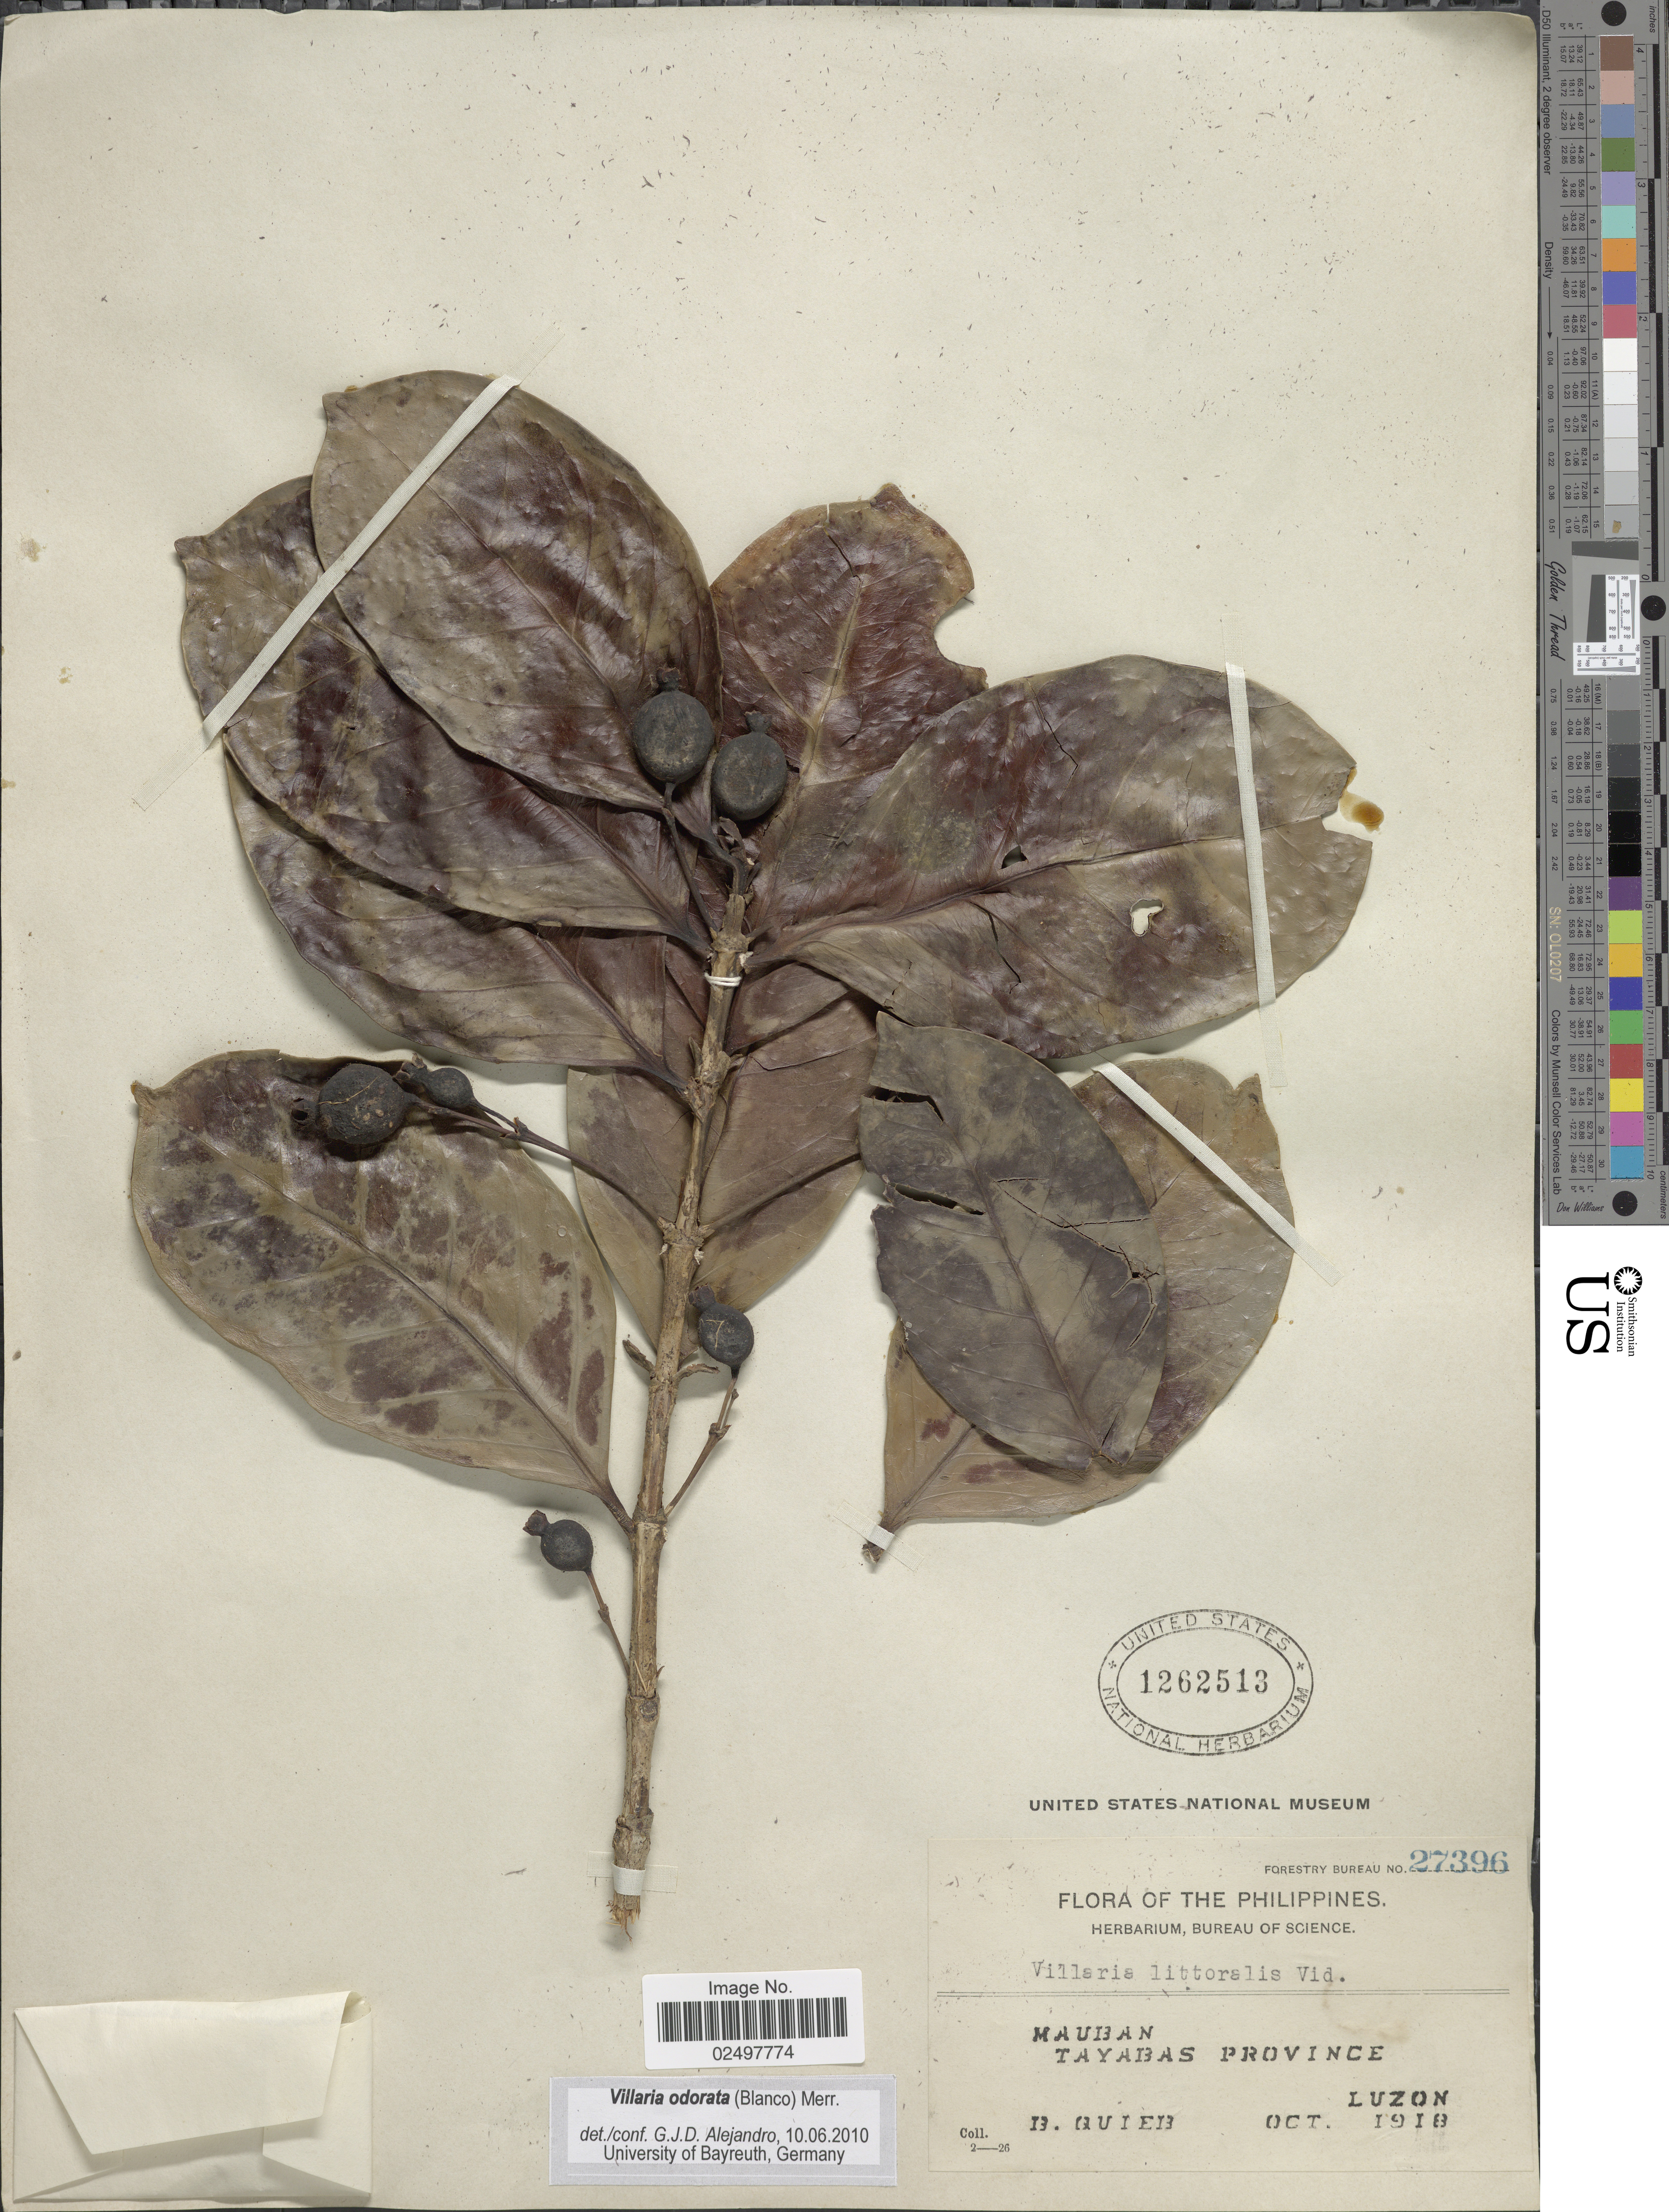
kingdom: Plantae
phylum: Tracheophyta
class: Magnoliopsida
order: Gentianales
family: Rubiaceae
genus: Villaria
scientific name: Villaria odorata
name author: (Blanco) Merr.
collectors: B. Quieb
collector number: Forestry Bureau 27396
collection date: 1918-10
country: Philippines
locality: Mauban, Tayabas Province, Luzon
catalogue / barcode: US 1262513